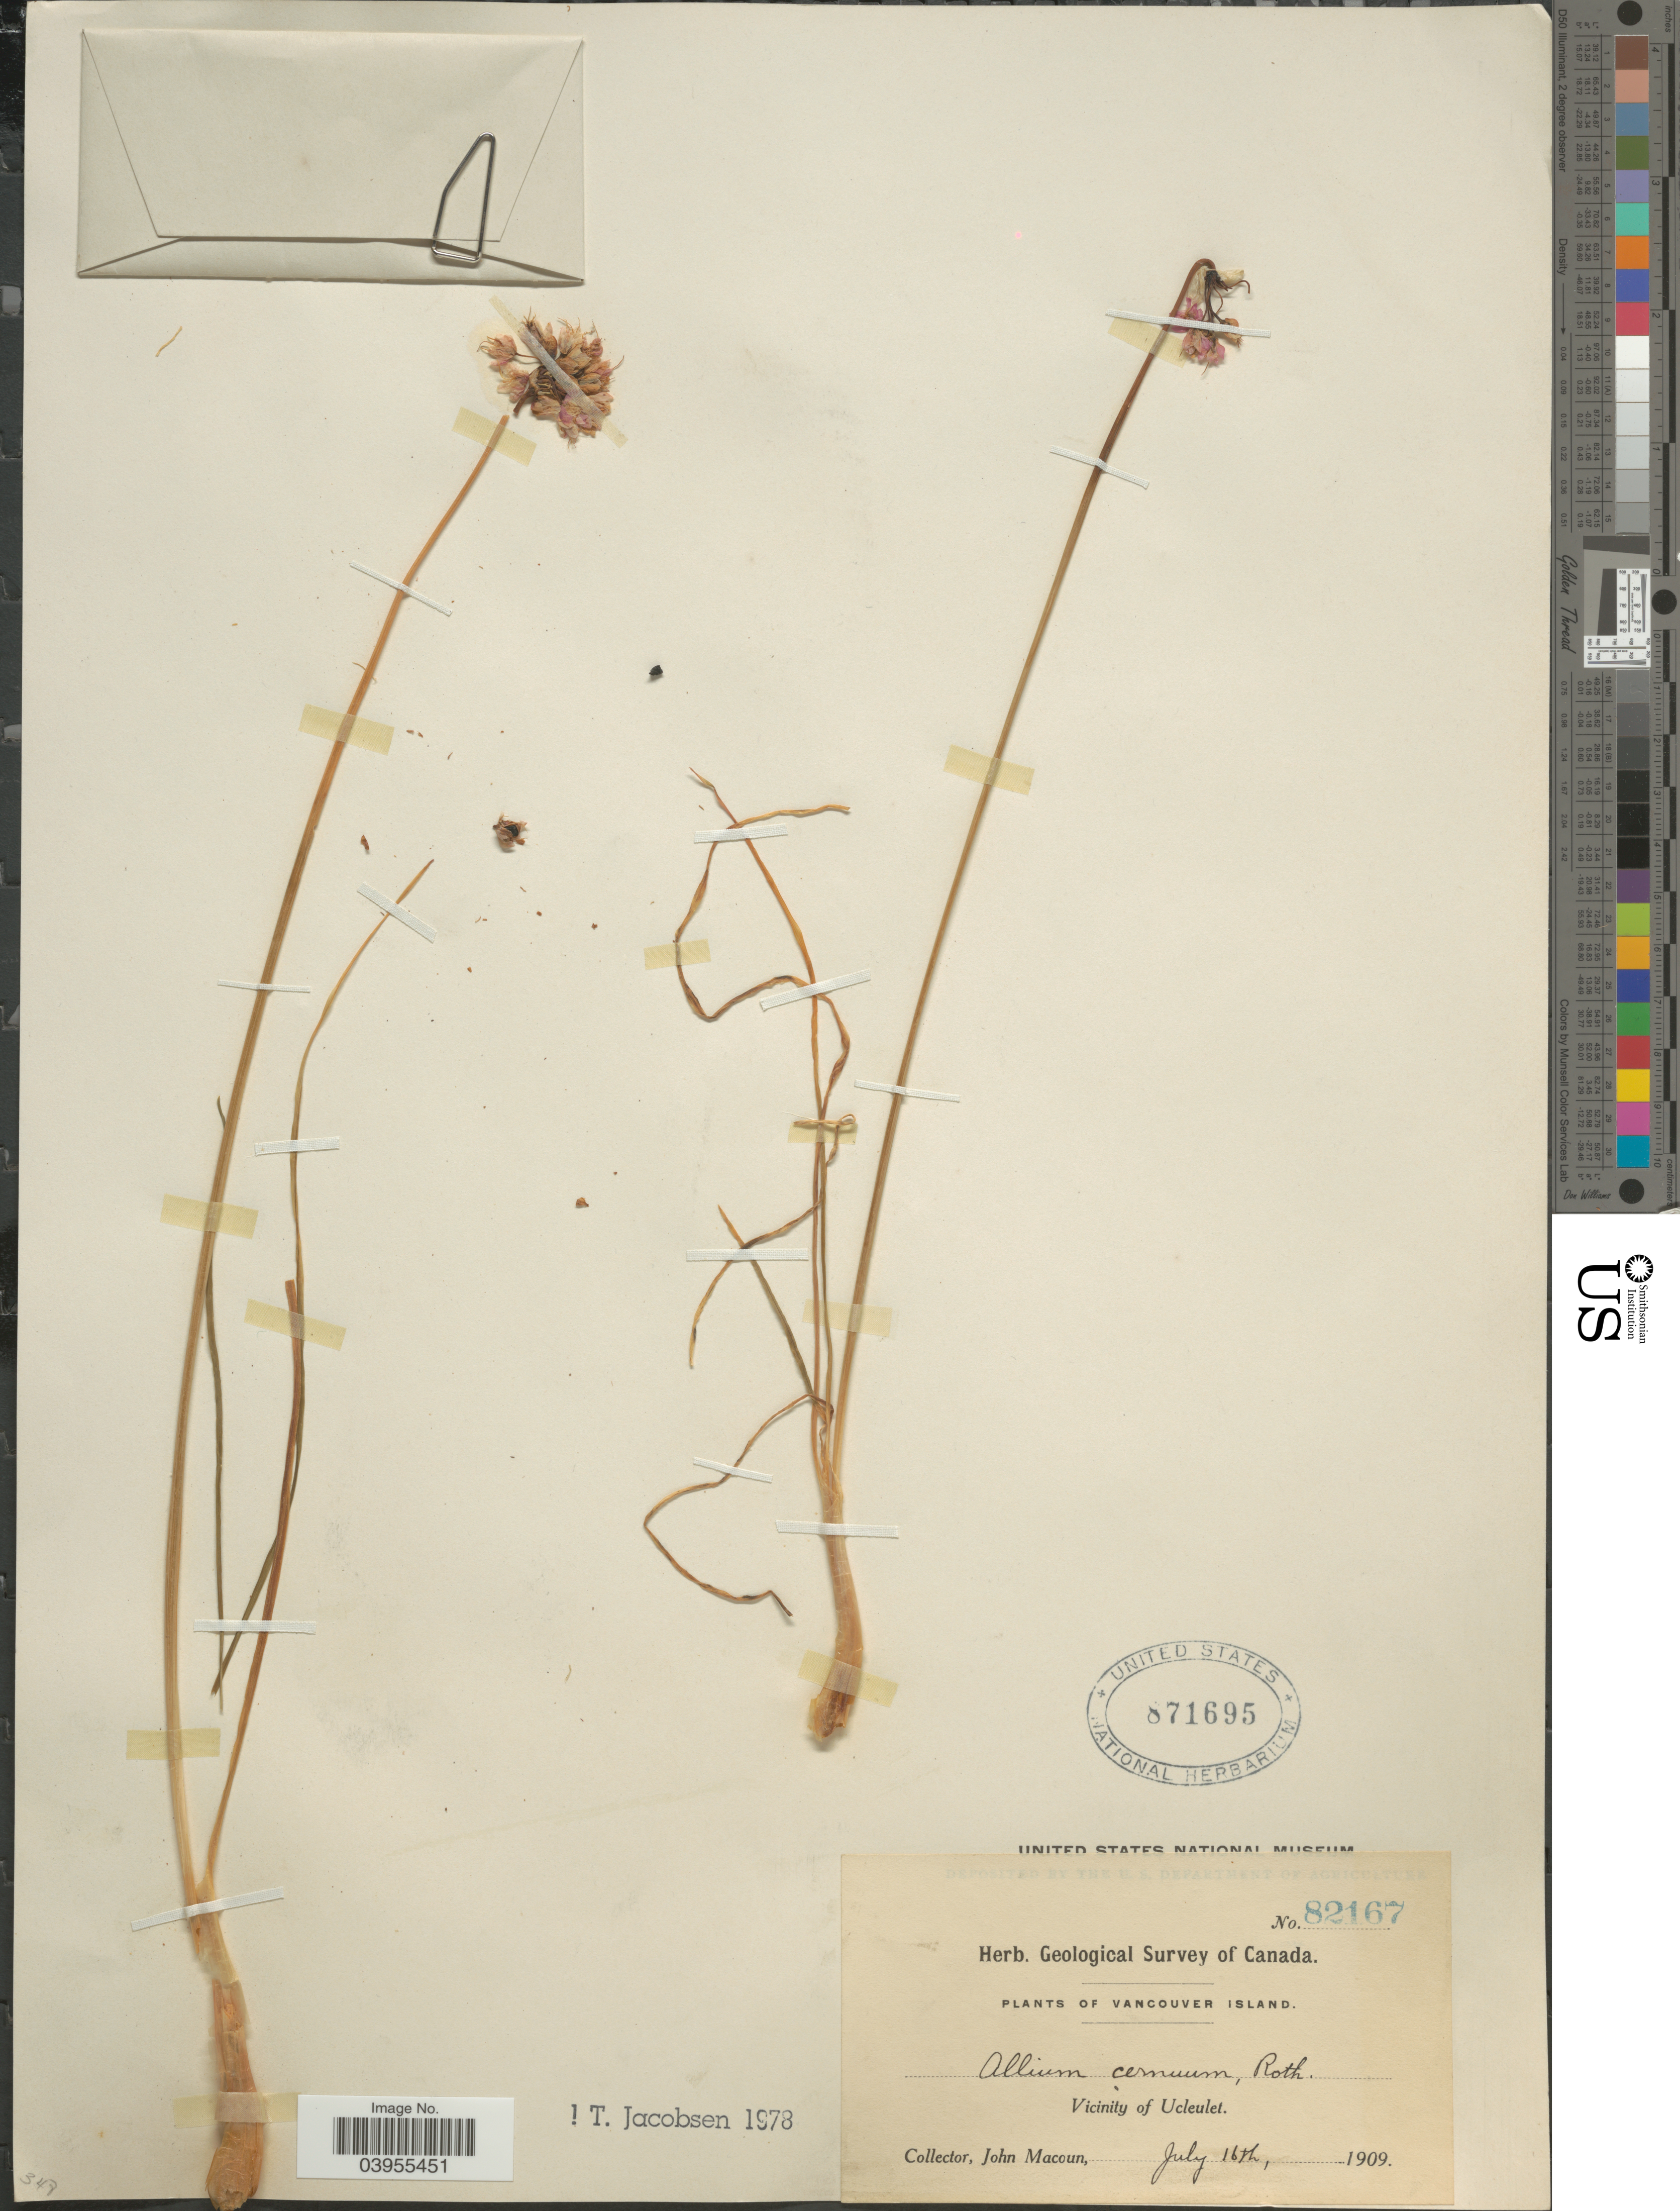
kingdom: Plantae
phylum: Tracheophyta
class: Liliopsida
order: Asparagales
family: Amaryllidaceae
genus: Allium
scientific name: Allium cernuum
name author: Roth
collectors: J. Macoun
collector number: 82167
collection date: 1909-07-16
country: Canada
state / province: British Columbia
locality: Vancouver Island. Vicinity of Ucleulet.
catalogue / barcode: US 871695